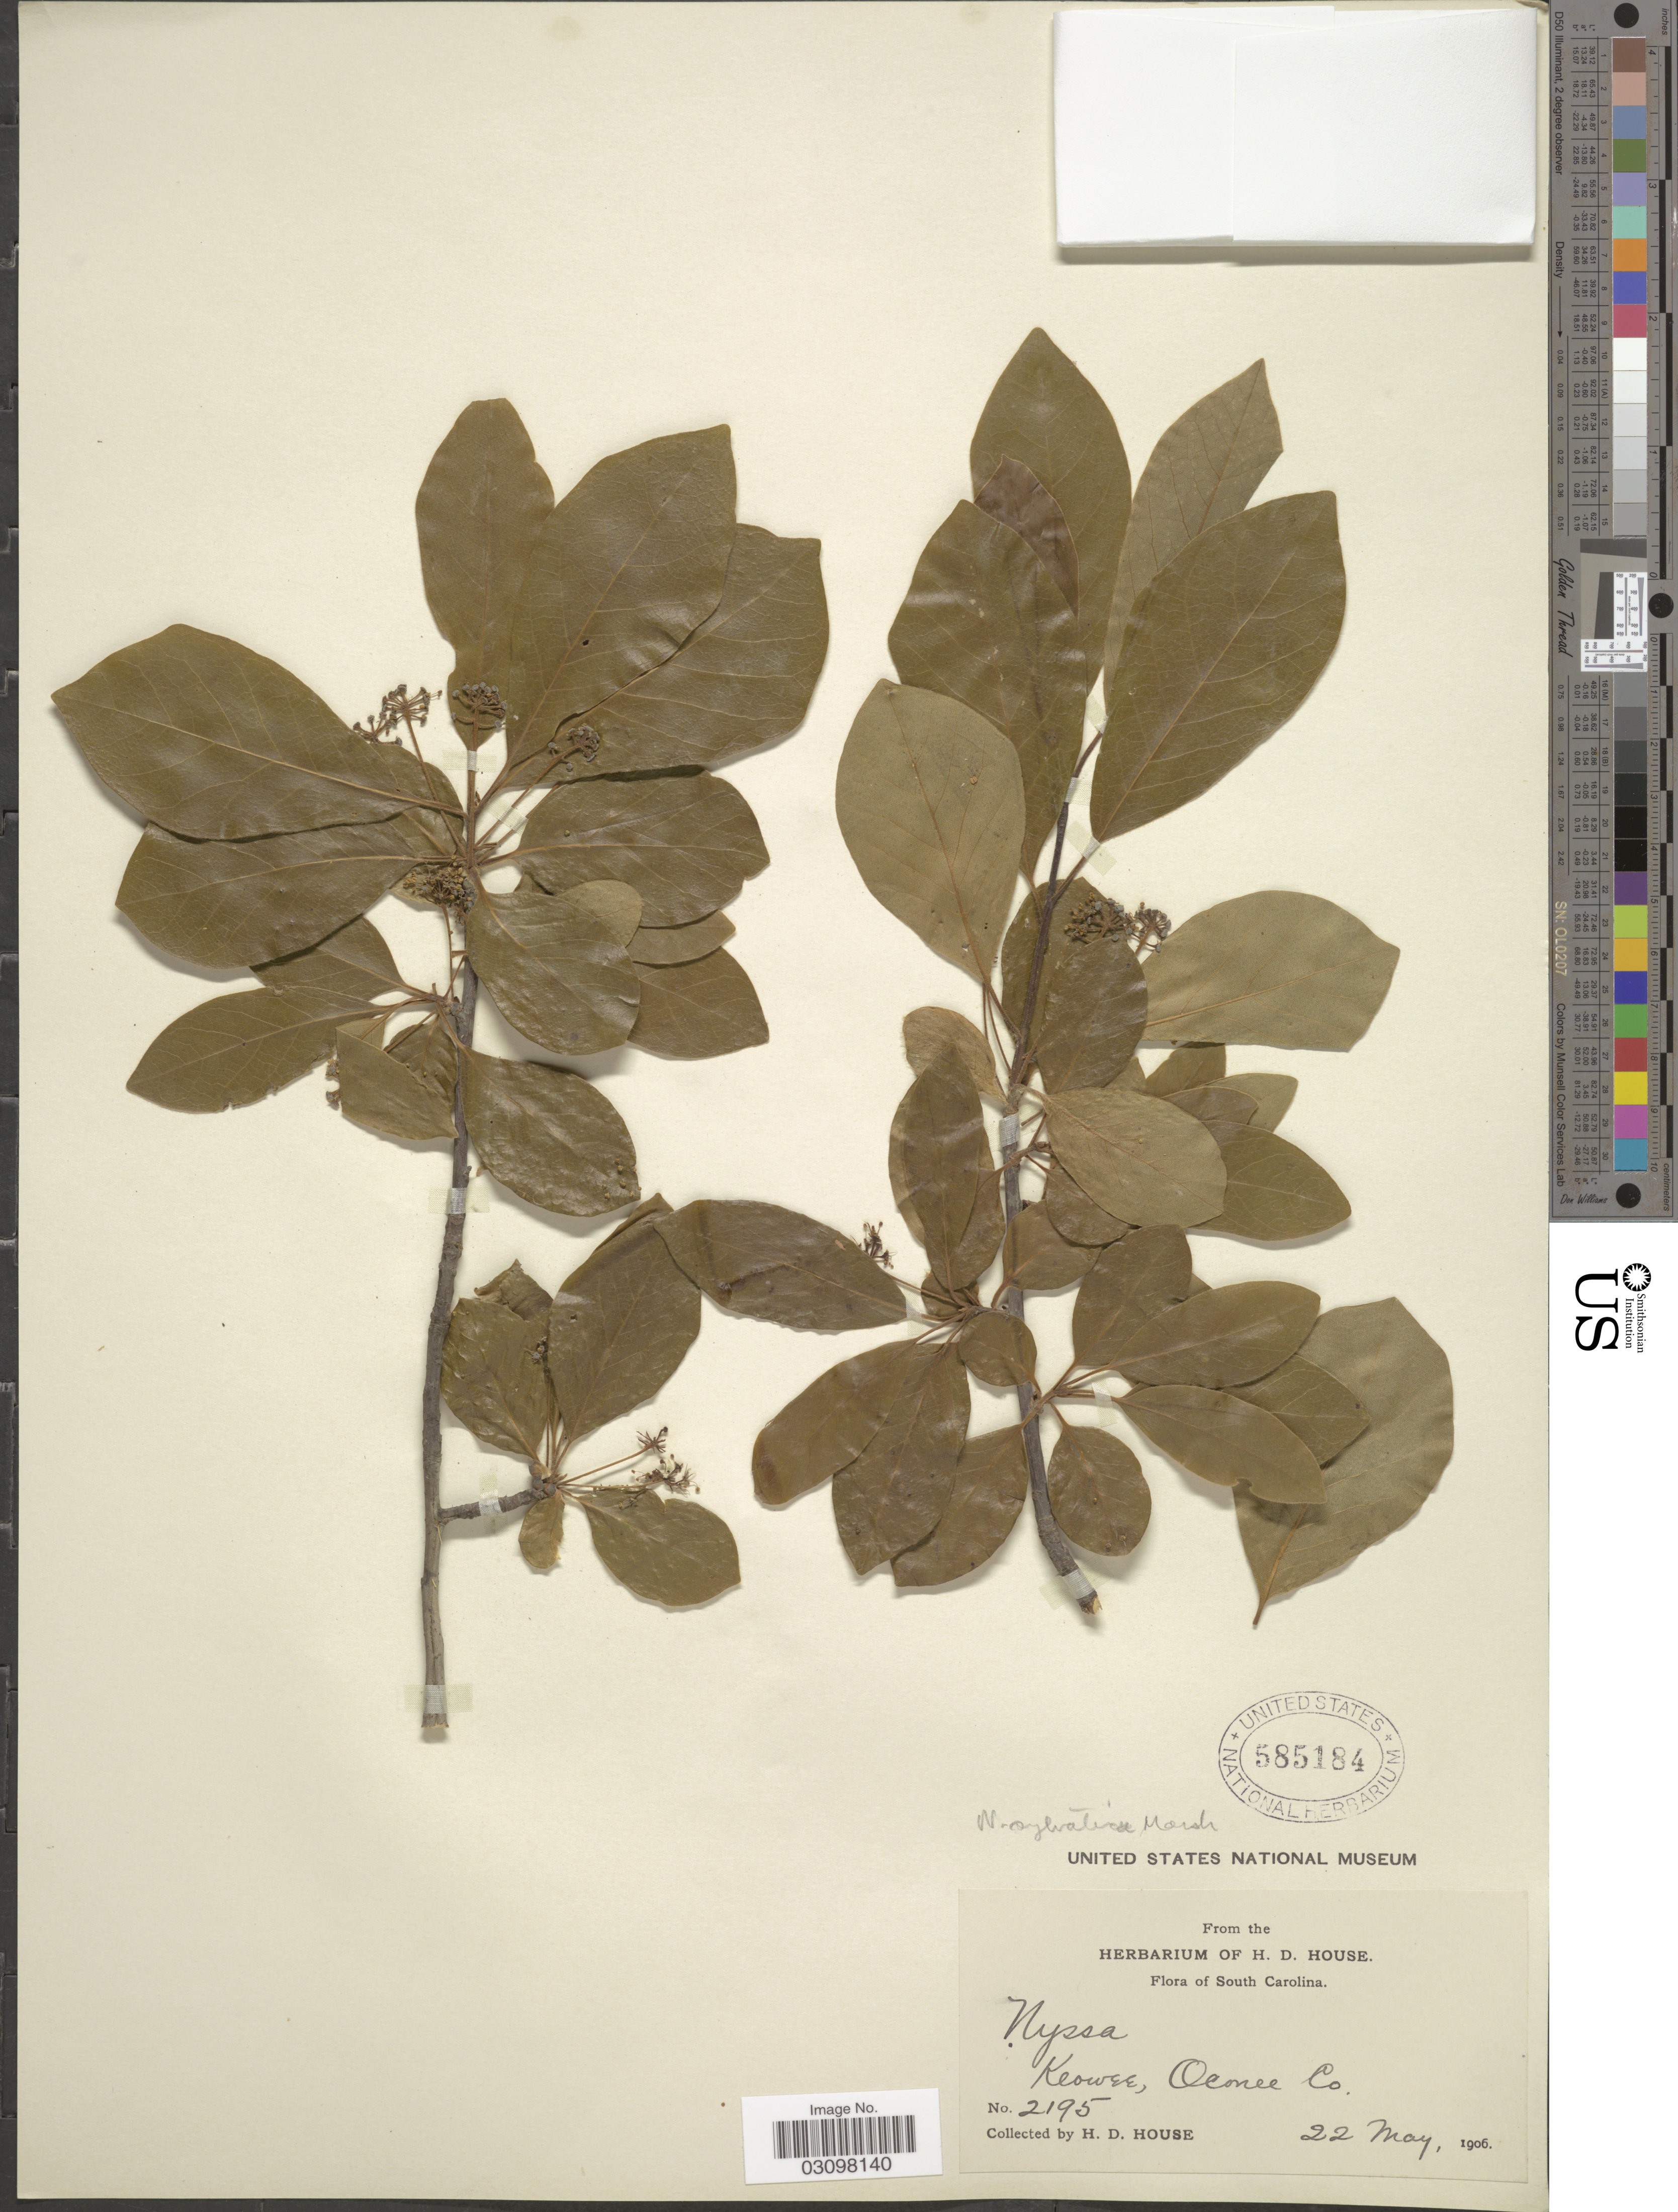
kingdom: Plantae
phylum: Tracheophyta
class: Magnoliopsida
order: Cornales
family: Nyssaceae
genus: Nyssa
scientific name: Nyssa sylvatica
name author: Marshall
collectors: H. D. House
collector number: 2195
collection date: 1906-05-22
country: United States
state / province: South Carolina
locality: Kowee, Oconee Co.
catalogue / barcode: US 585184